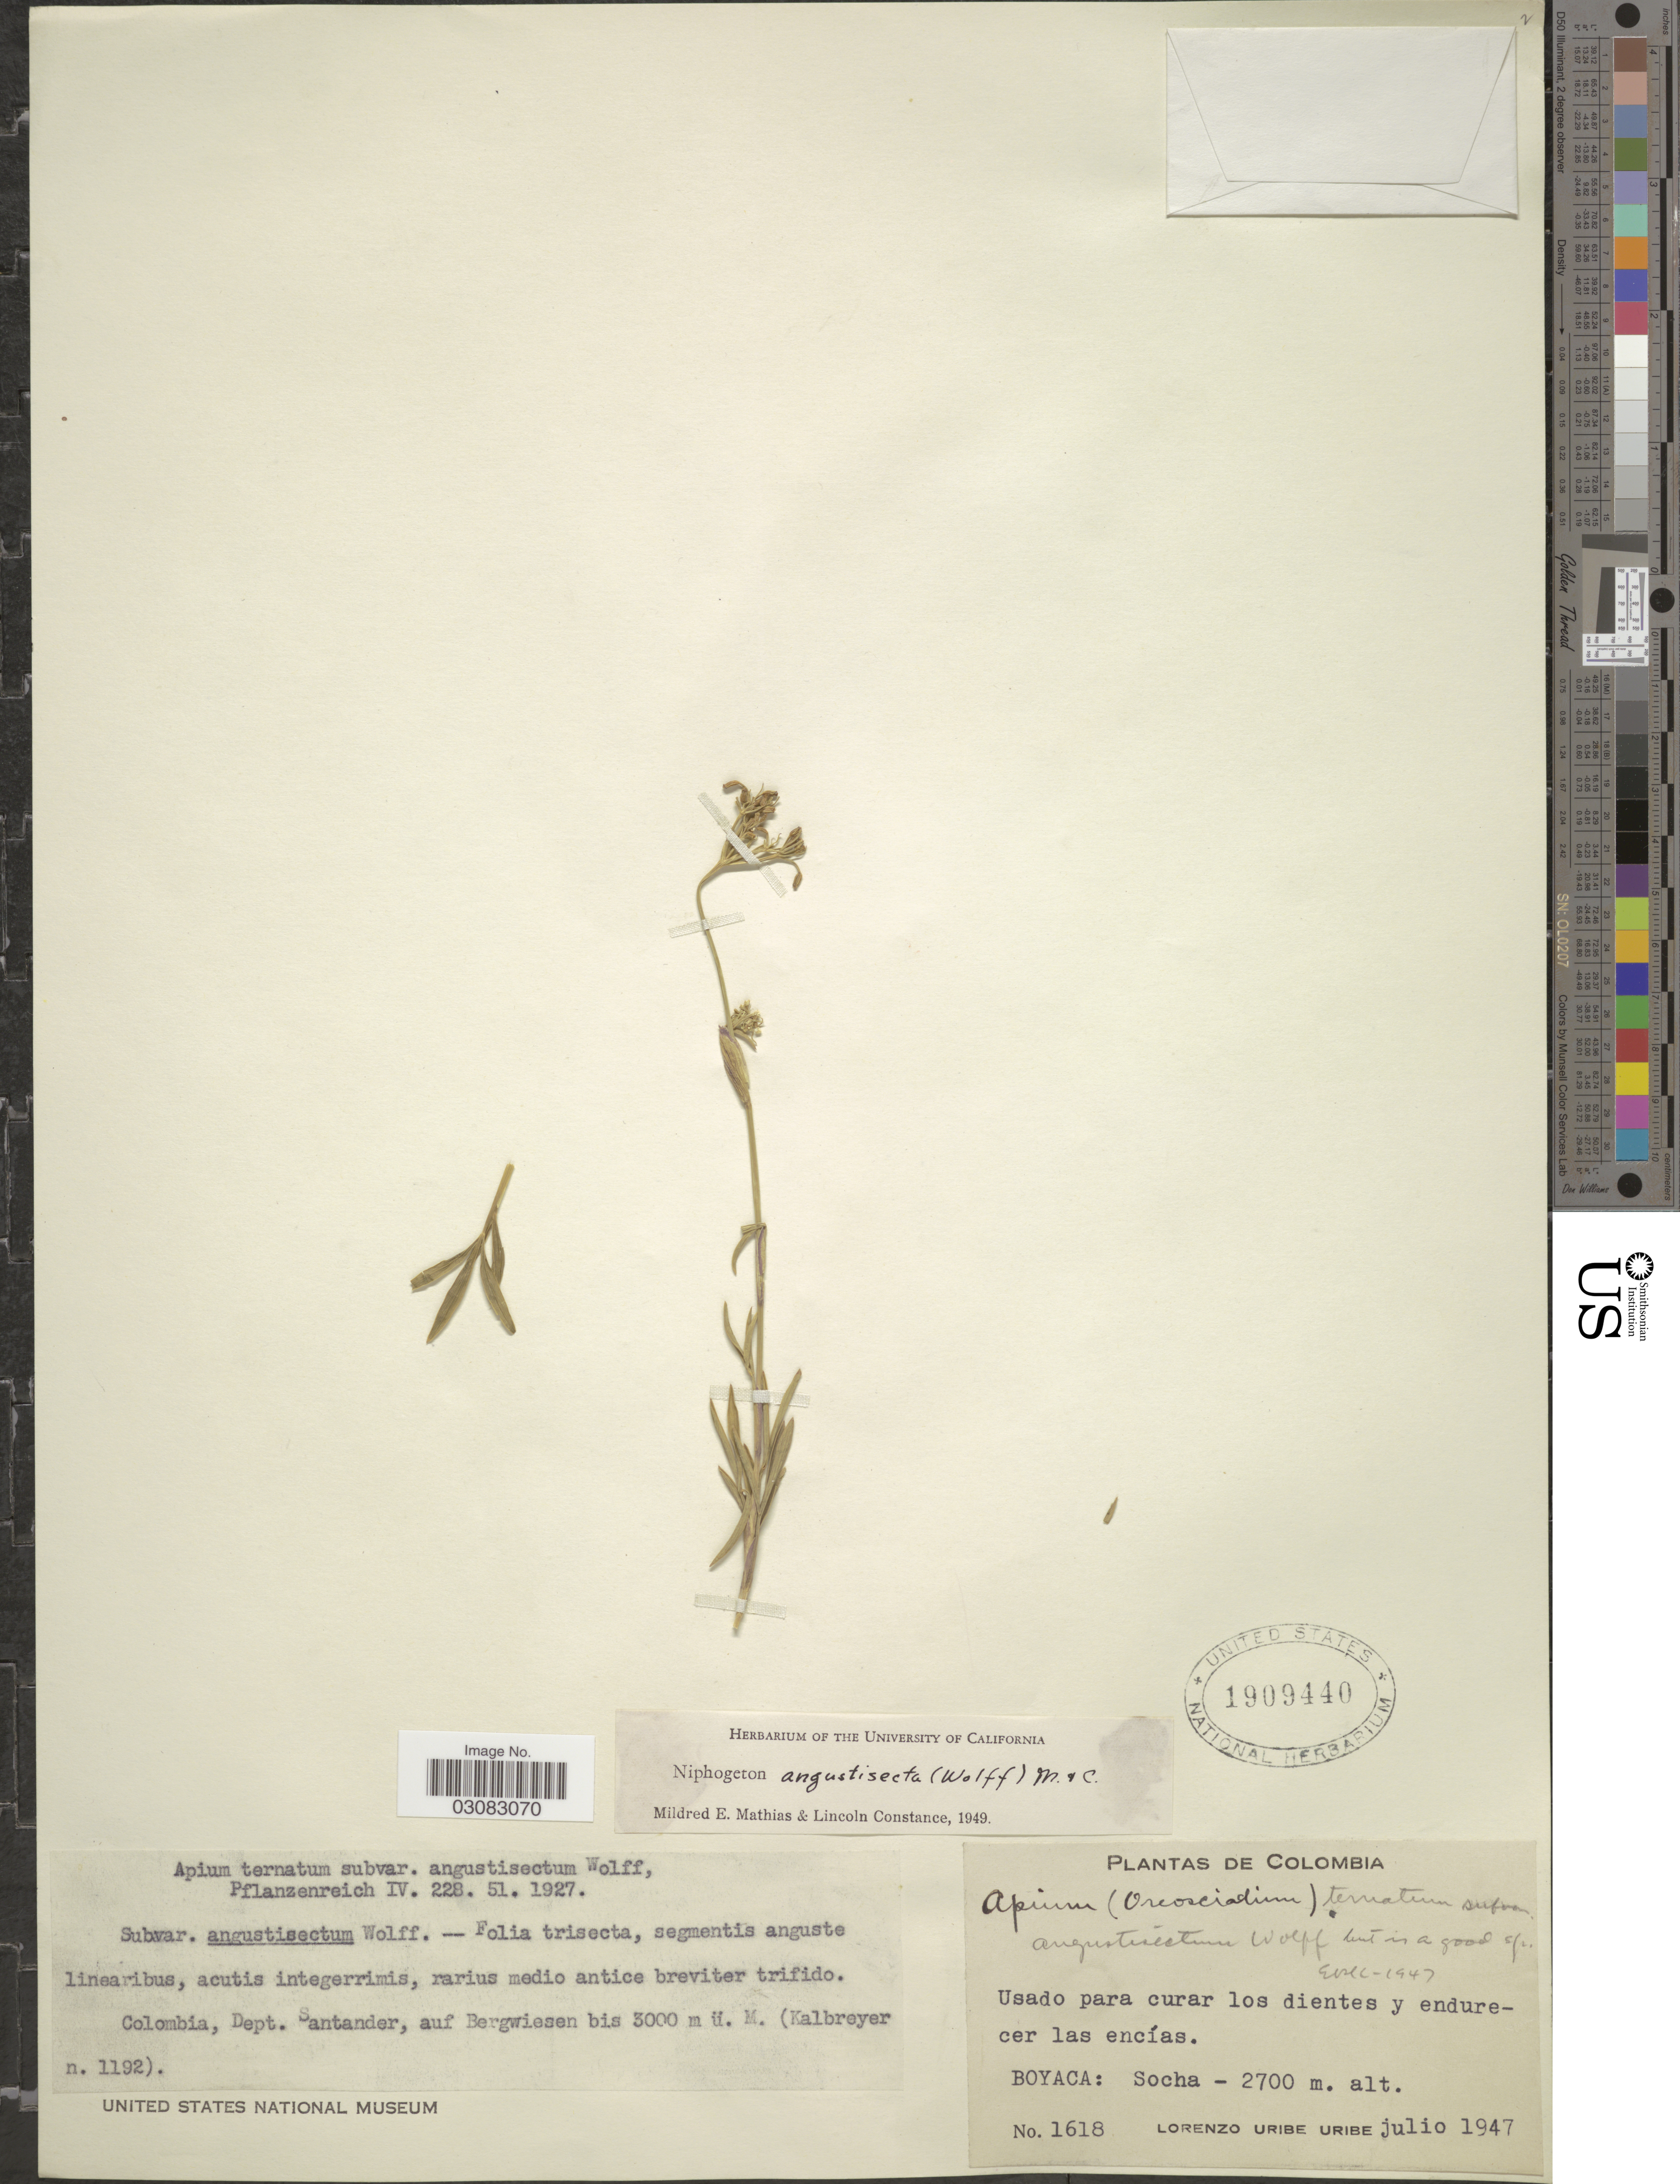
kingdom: Plantae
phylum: Tracheophyta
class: Magnoliopsida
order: Apiales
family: Apiaceae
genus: Niphogeton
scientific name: Niphogeton angustisecta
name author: (H. Wolff) Mathias & Constance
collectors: L. Uribe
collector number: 1618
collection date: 1947-07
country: Colombia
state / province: Boyacá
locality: Boyaca: Socha.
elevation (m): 2700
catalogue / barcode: US 1909440